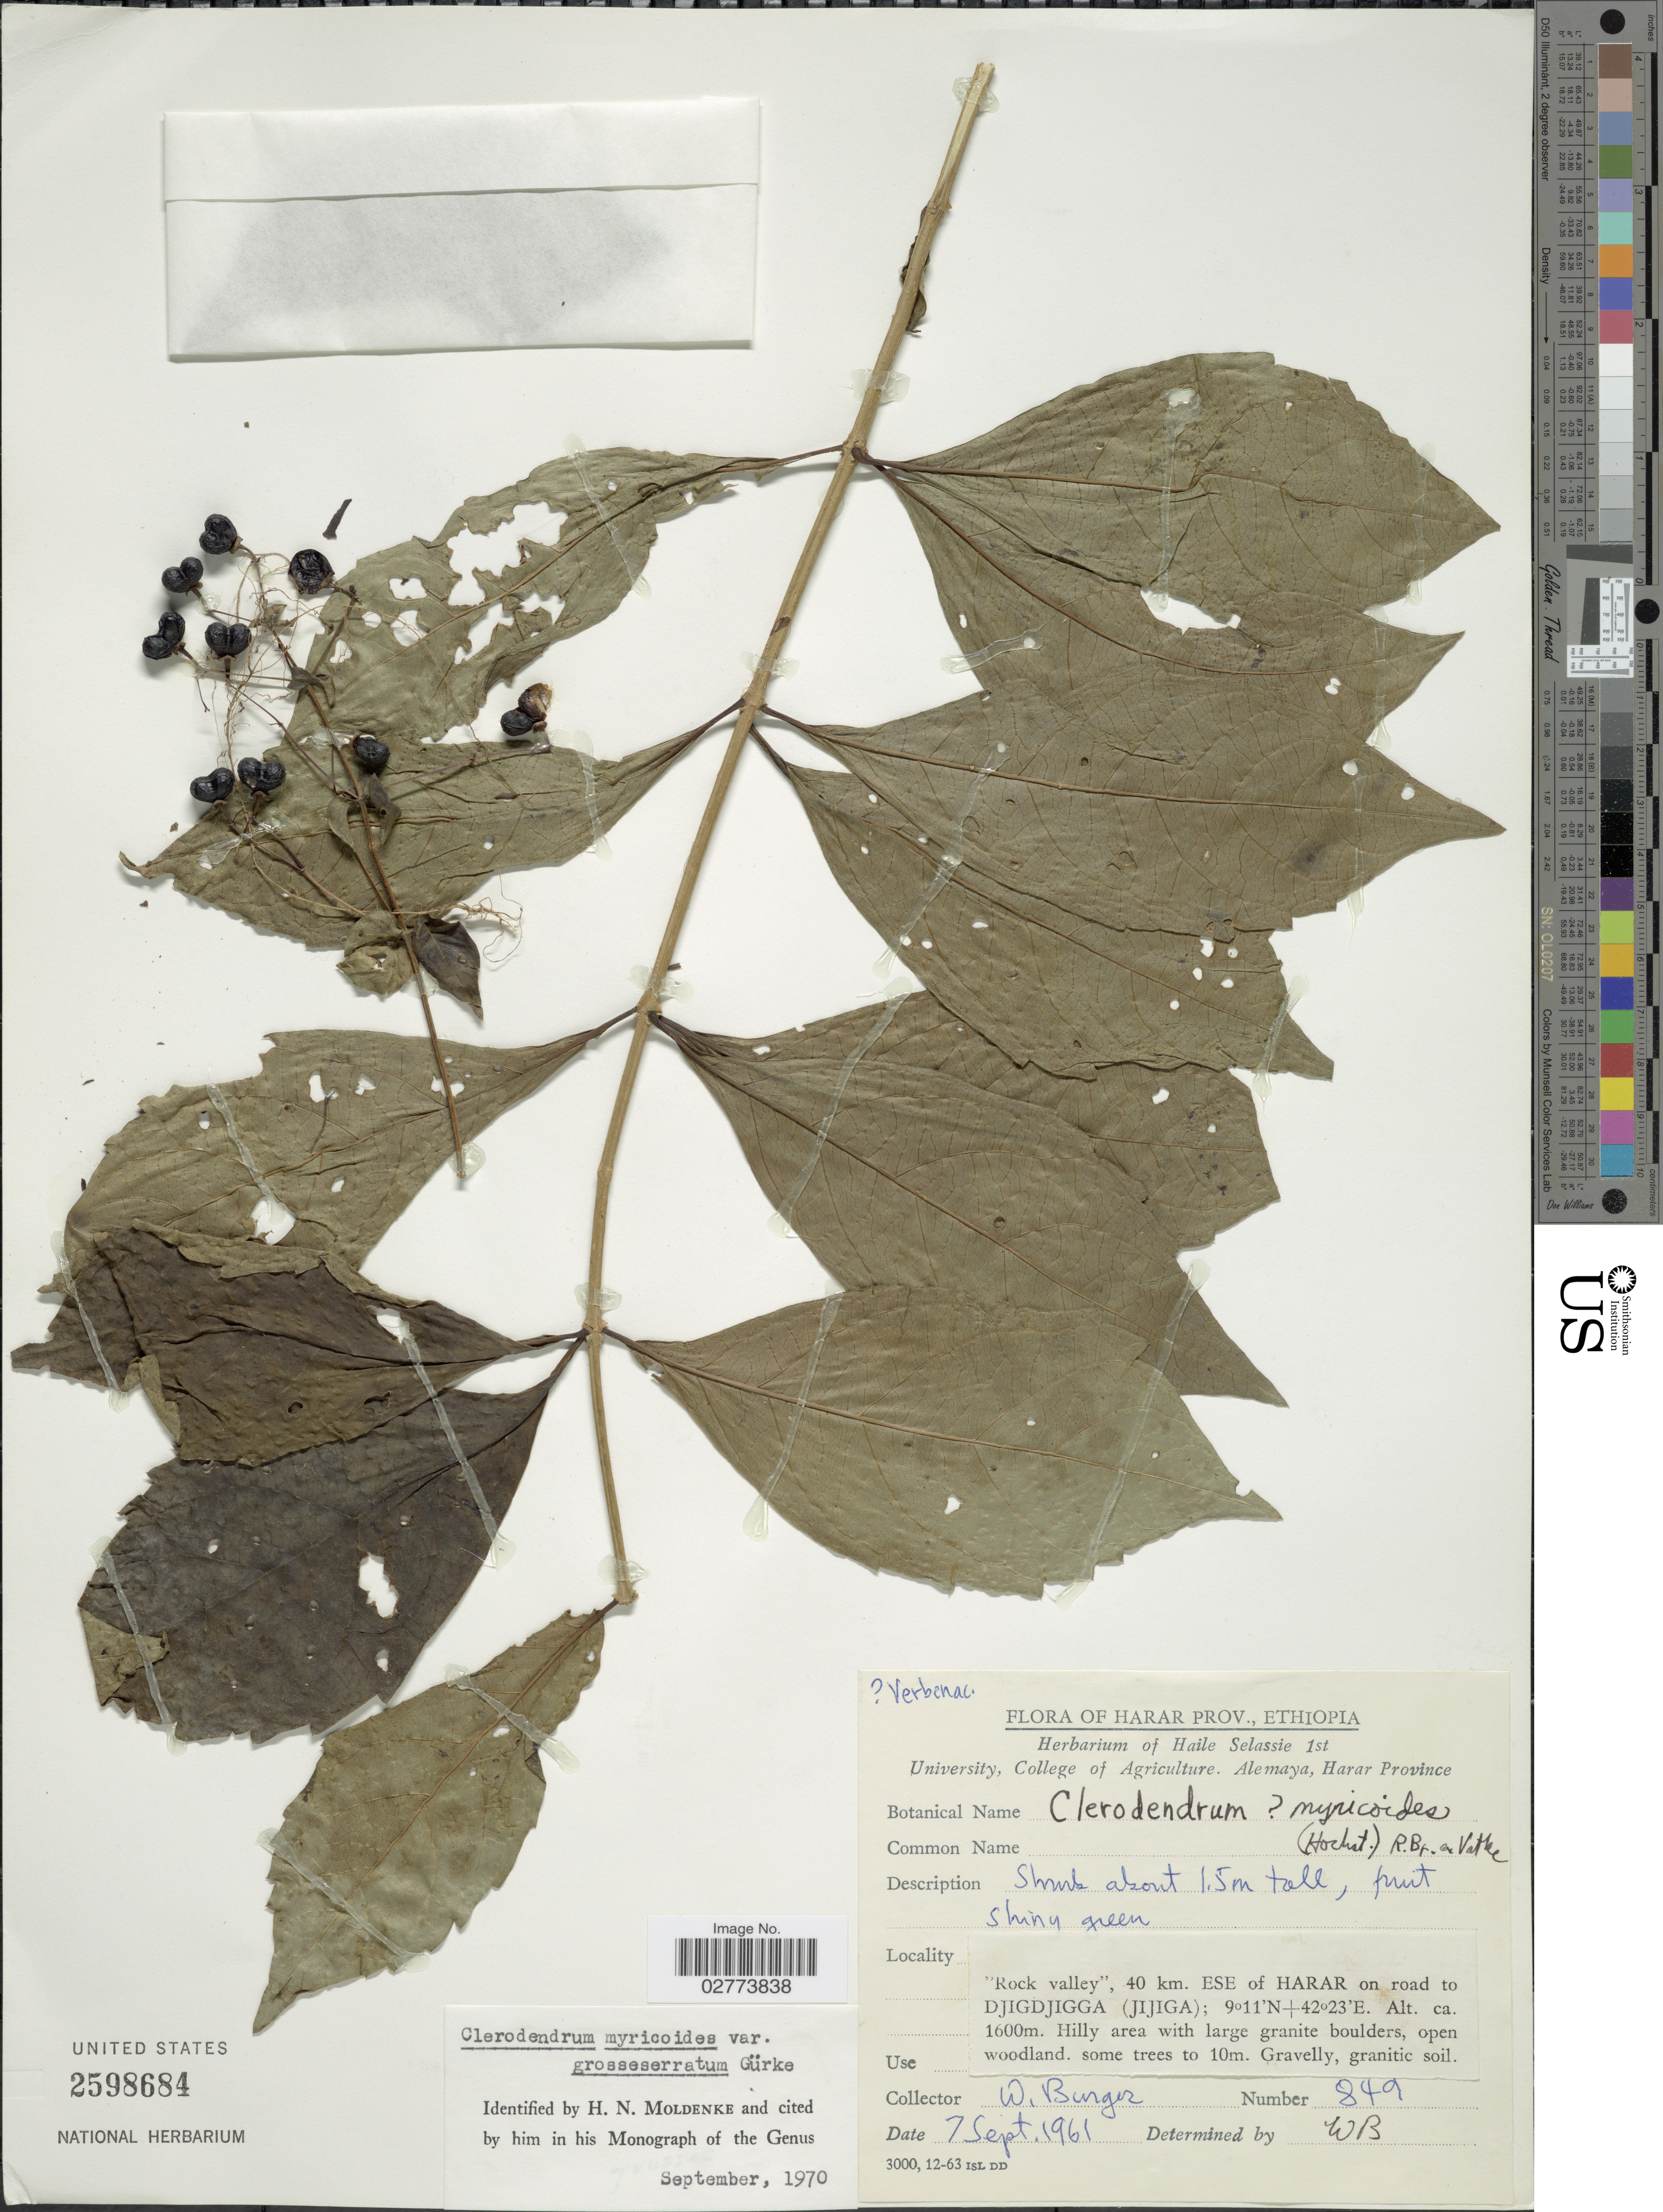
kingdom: Plantae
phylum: Tracheophyta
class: Magnoliopsida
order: Lamiales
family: Lamiaceae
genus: Clerodendrum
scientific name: Clerodendrum myricoides var. grossiserratum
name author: Gürke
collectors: W. Burger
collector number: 849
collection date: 1961-09-07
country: Ethiopia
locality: Harar Prov., "Rock valley", 40 km. ESE of Harar on road to Djigdjigga (Jijiga).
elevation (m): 1600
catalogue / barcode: US 2598684